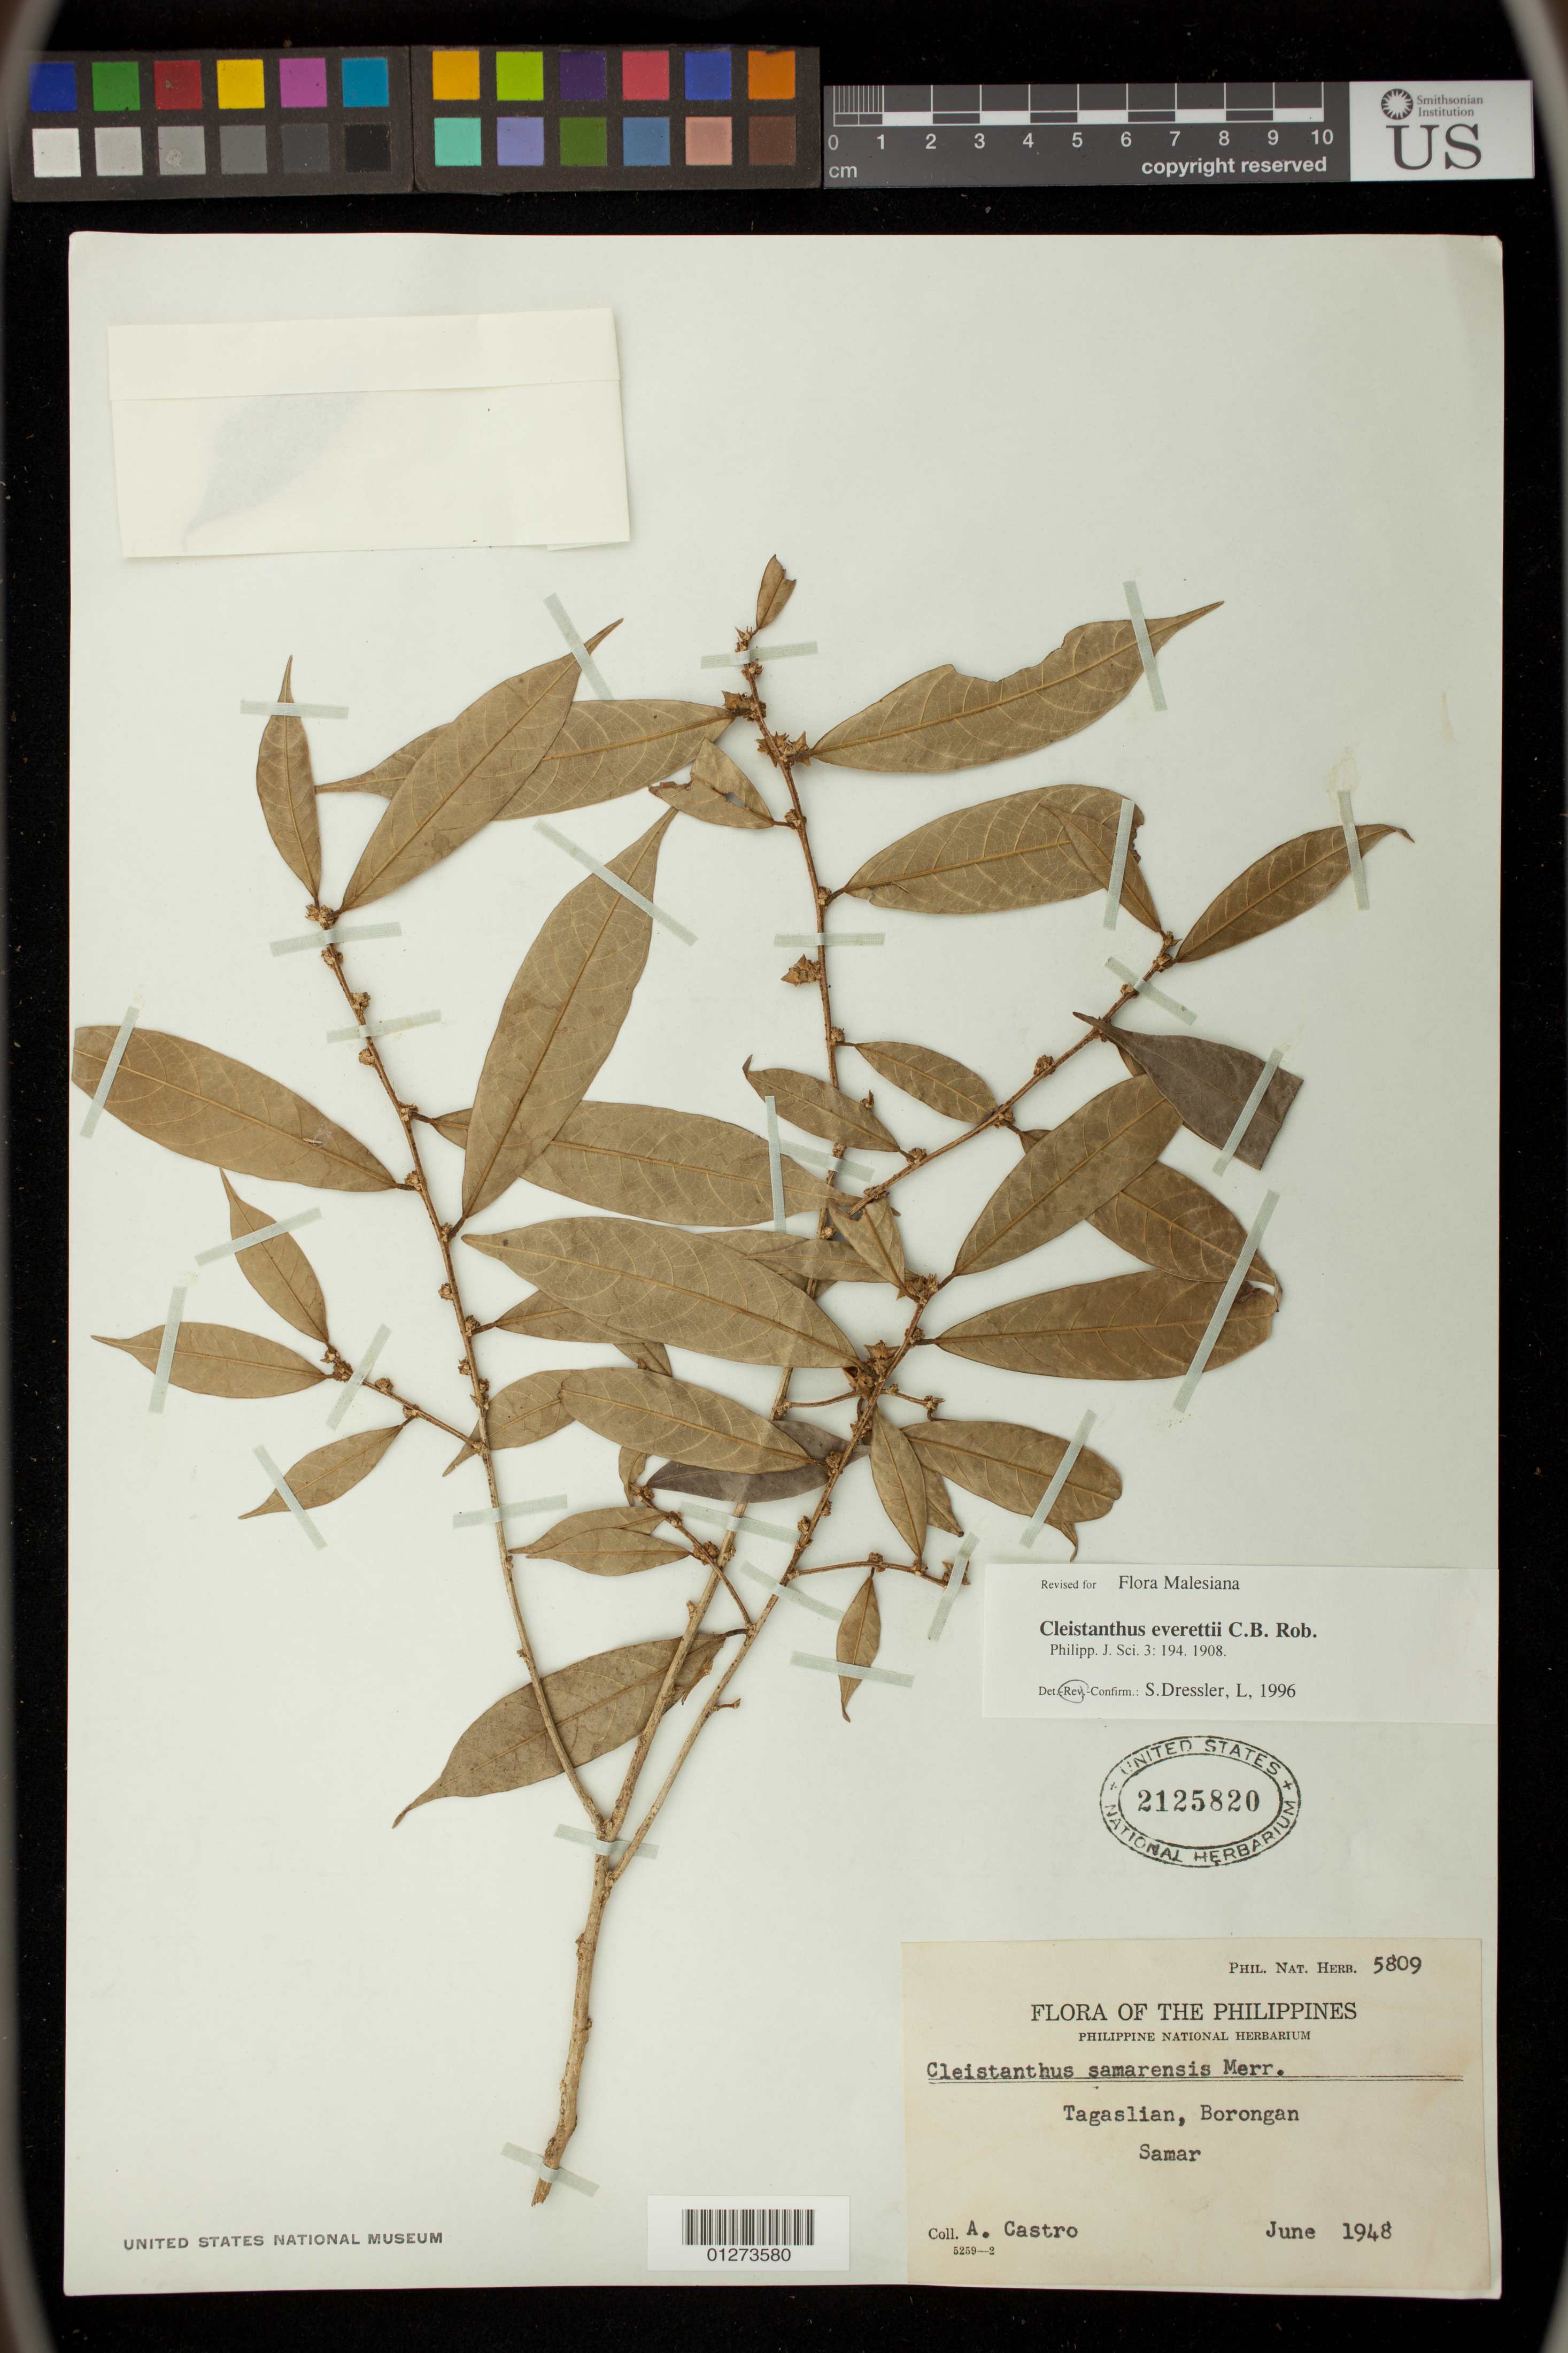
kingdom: Plantae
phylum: Tracheophyta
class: Magnoliopsida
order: Malpighiales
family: Phyllanthaceae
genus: Cleistanthus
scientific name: Cleistanthus everettii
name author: C.B. Rob.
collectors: A. Castro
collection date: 1948-06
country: Philippines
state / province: Eastern Visayas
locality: Tagaslian, Borongan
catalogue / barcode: US 2125820